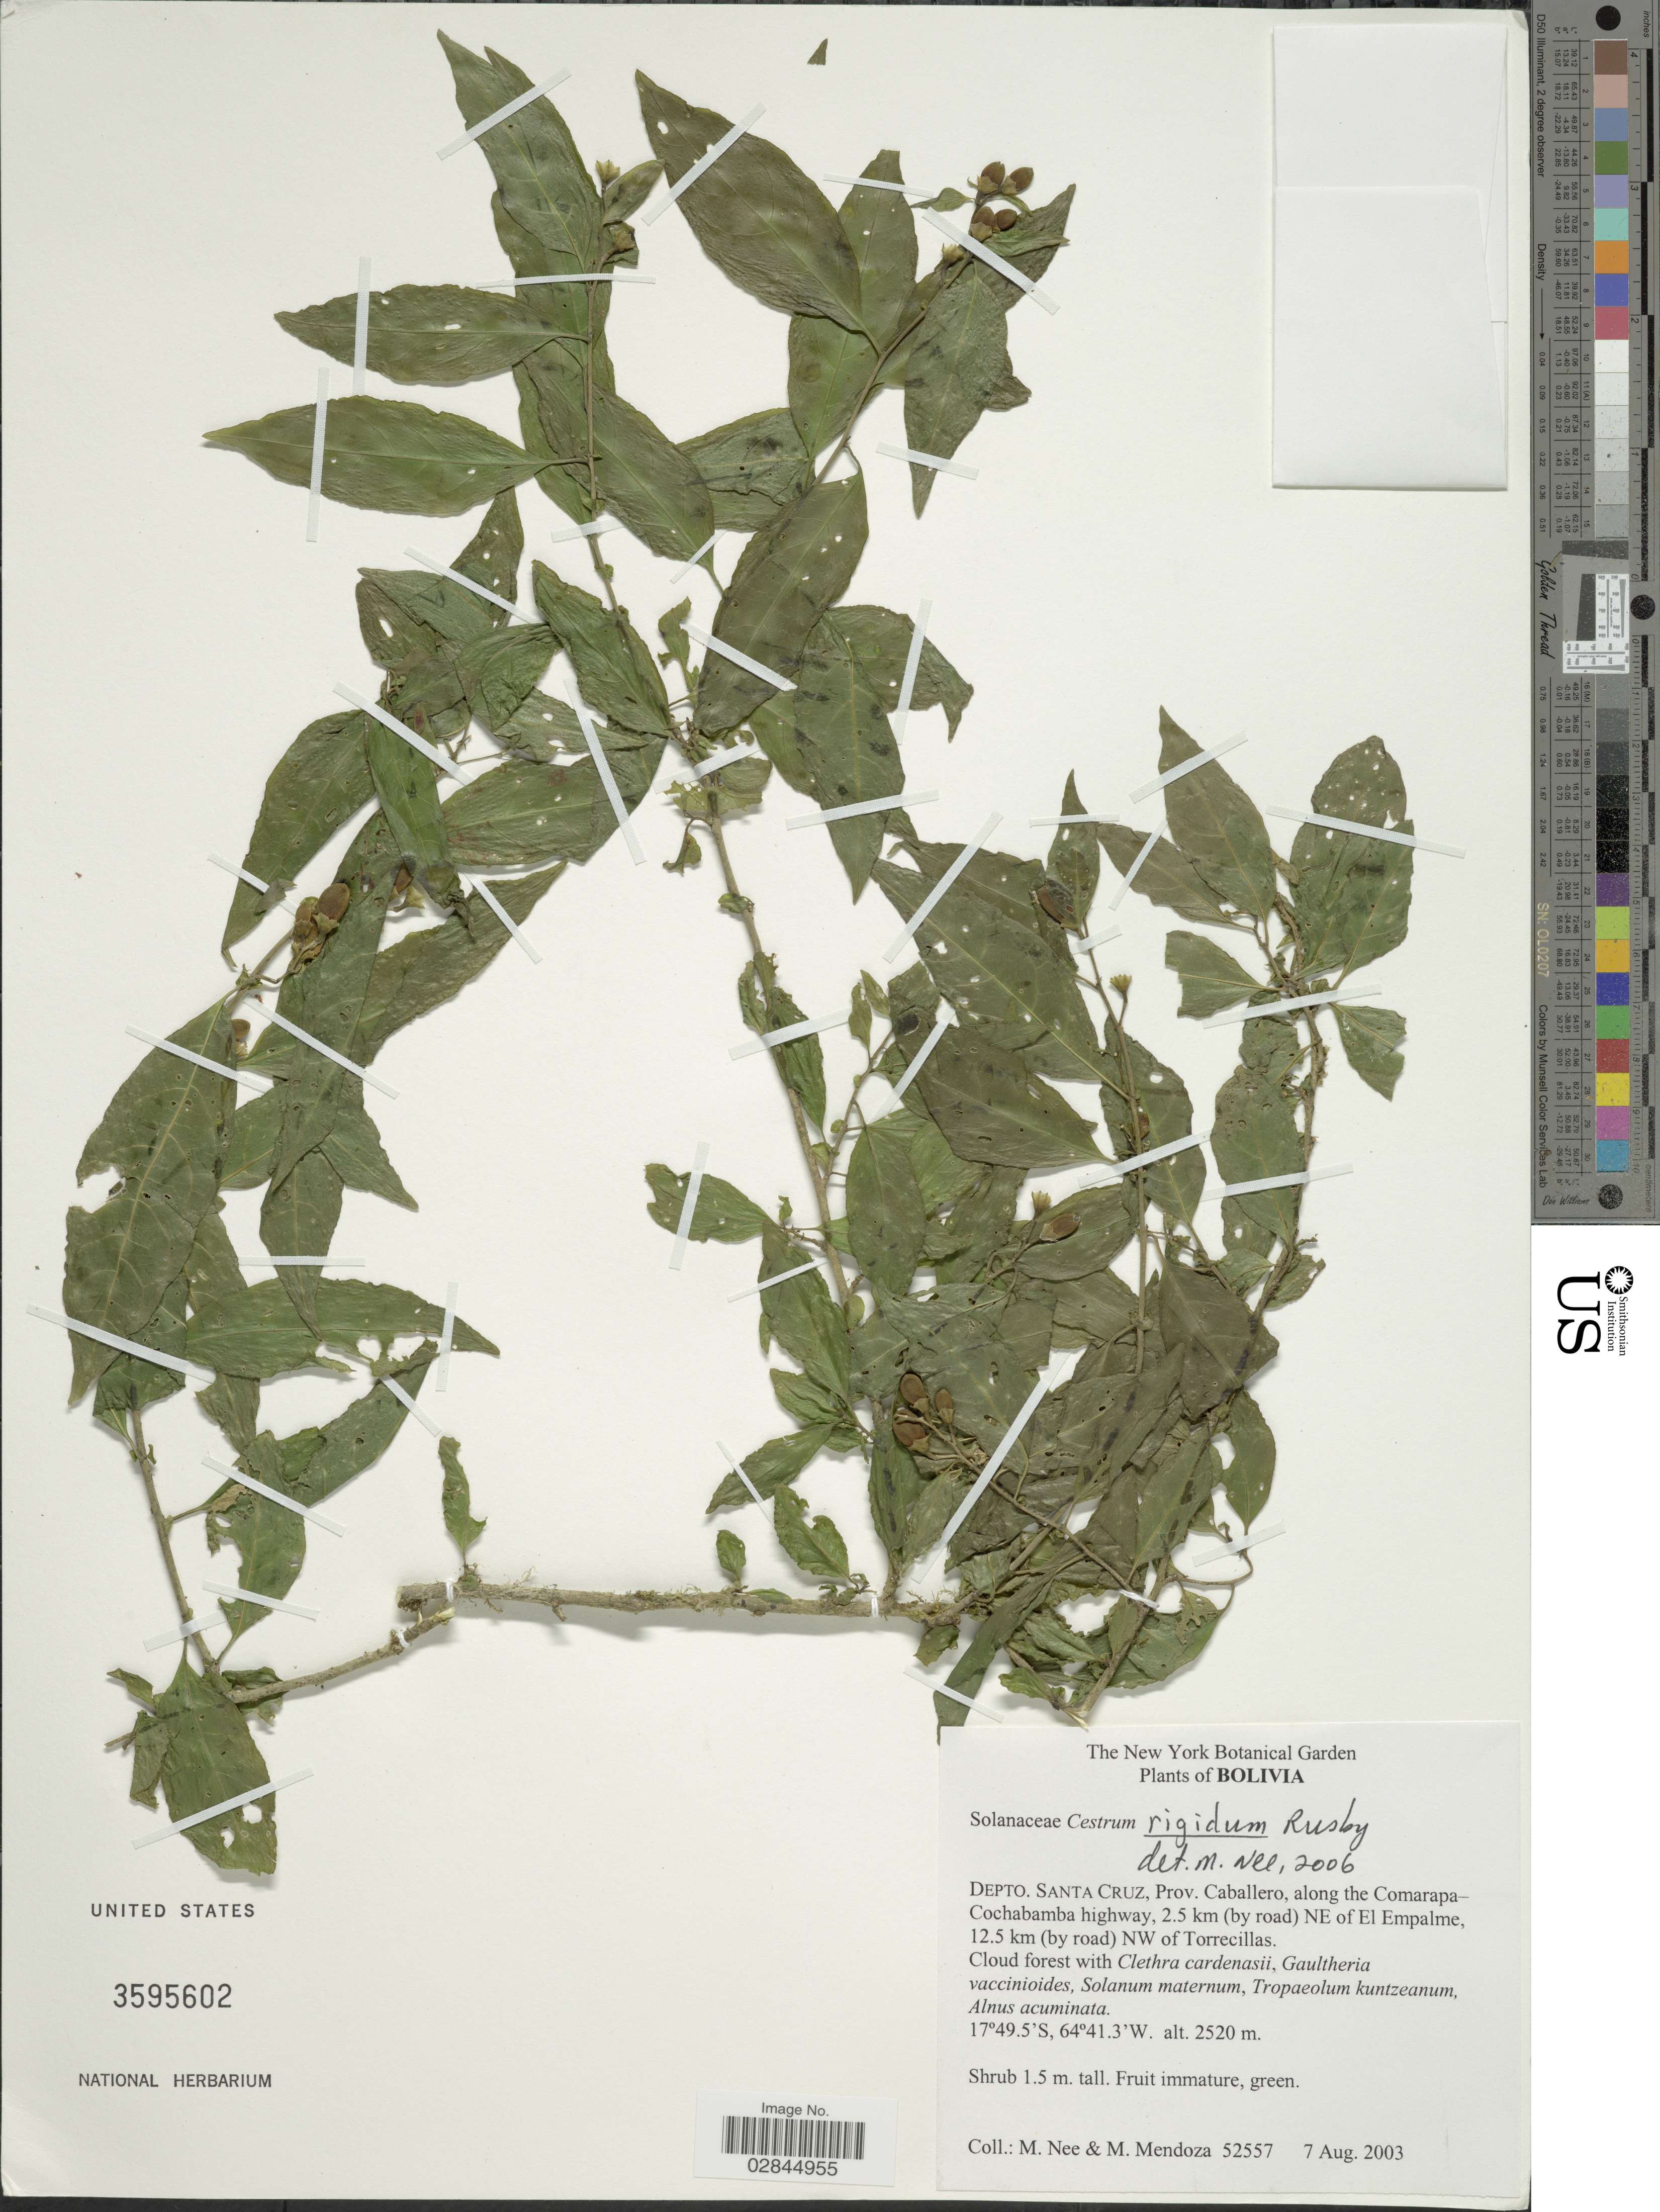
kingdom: Plantae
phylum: Tracheophyta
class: Magnoliopsida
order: Solanales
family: Solanaceae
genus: Cestrum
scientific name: Cestrum rigidum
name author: Rusby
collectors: M. Nee & M. Mendoza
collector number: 52557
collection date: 2003-08-07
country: Bolivia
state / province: Santa Cruz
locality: Depto. Santa Cruz, Prov. Caballero, along the Comarapa-Cochabamba highway, 2.5 km (by road) NE of El Empalme, 12.5 km (by road) NW of Torrecillas.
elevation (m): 2520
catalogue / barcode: US 3595602